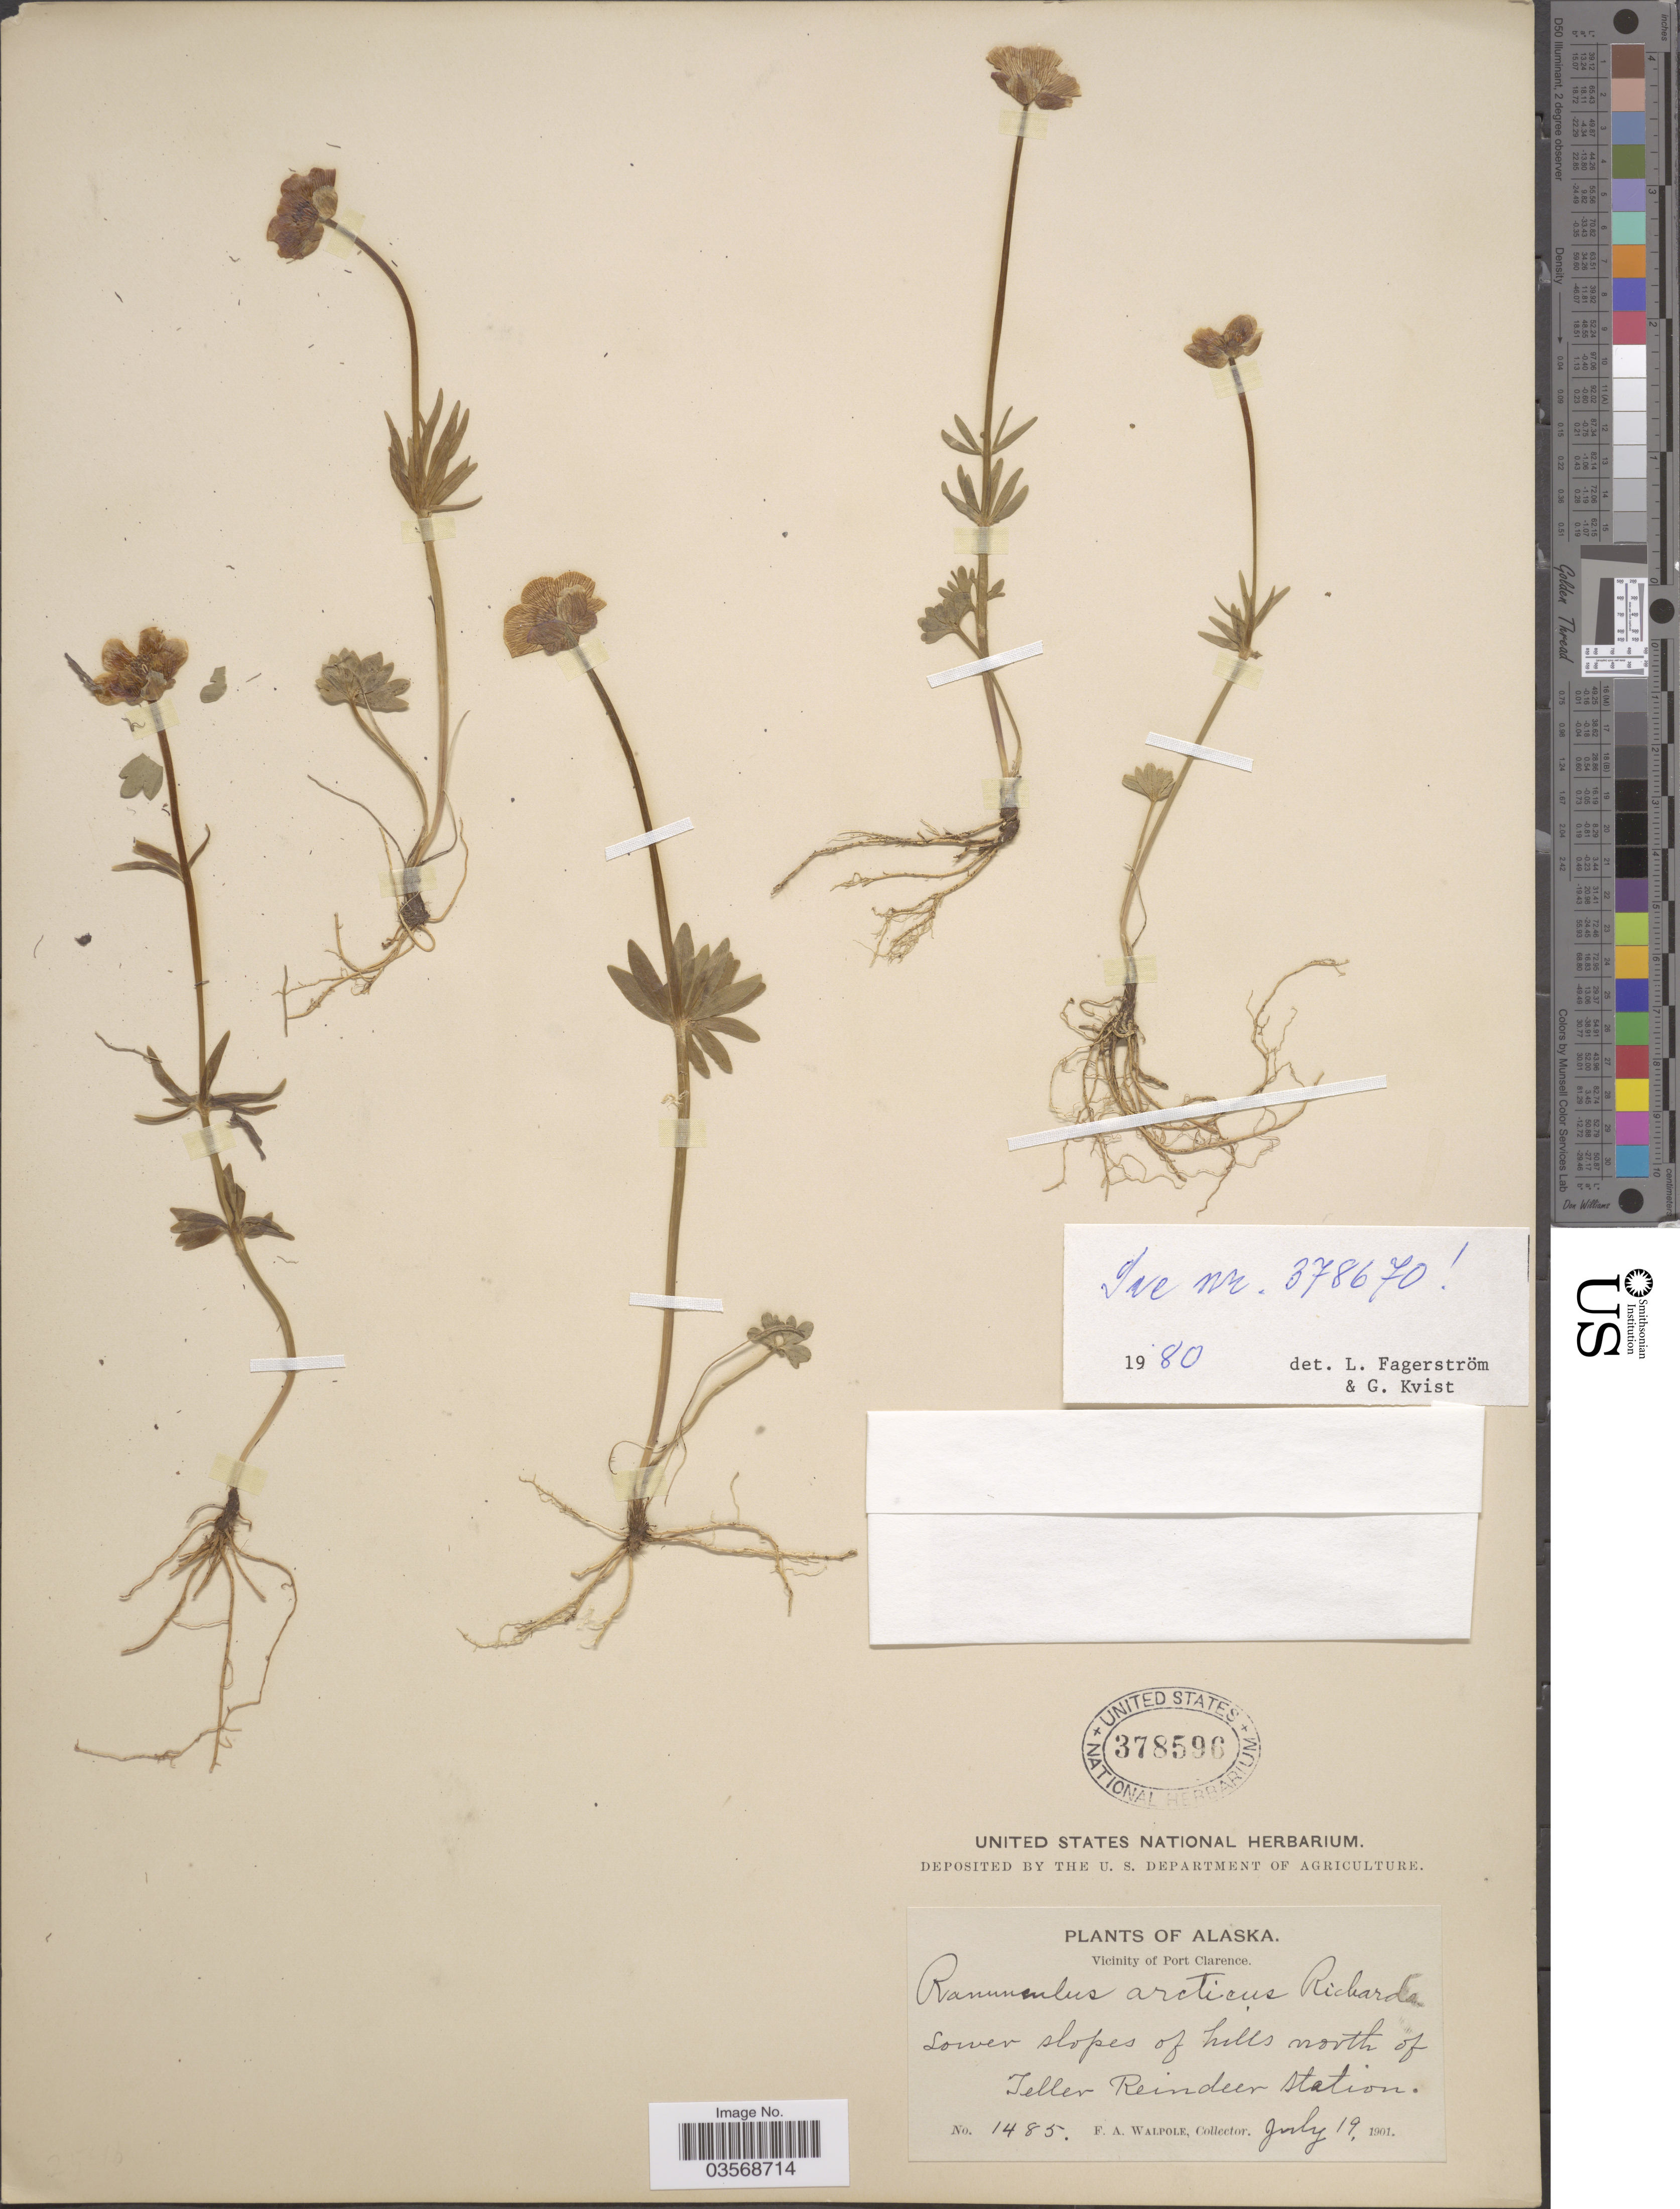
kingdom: Plantae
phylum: Tracheophyta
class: Magnoliopsida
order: Ranunculales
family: Ranunculaceae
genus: Ranunculus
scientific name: Ranunculus pedatifidus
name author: Sm.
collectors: F. Walpole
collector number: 1485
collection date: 1901-07-19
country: United States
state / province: Alaska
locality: Vicinity of Port Clarence. Lower slopes of hills north of Teller Reindeer Station.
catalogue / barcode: US 378596